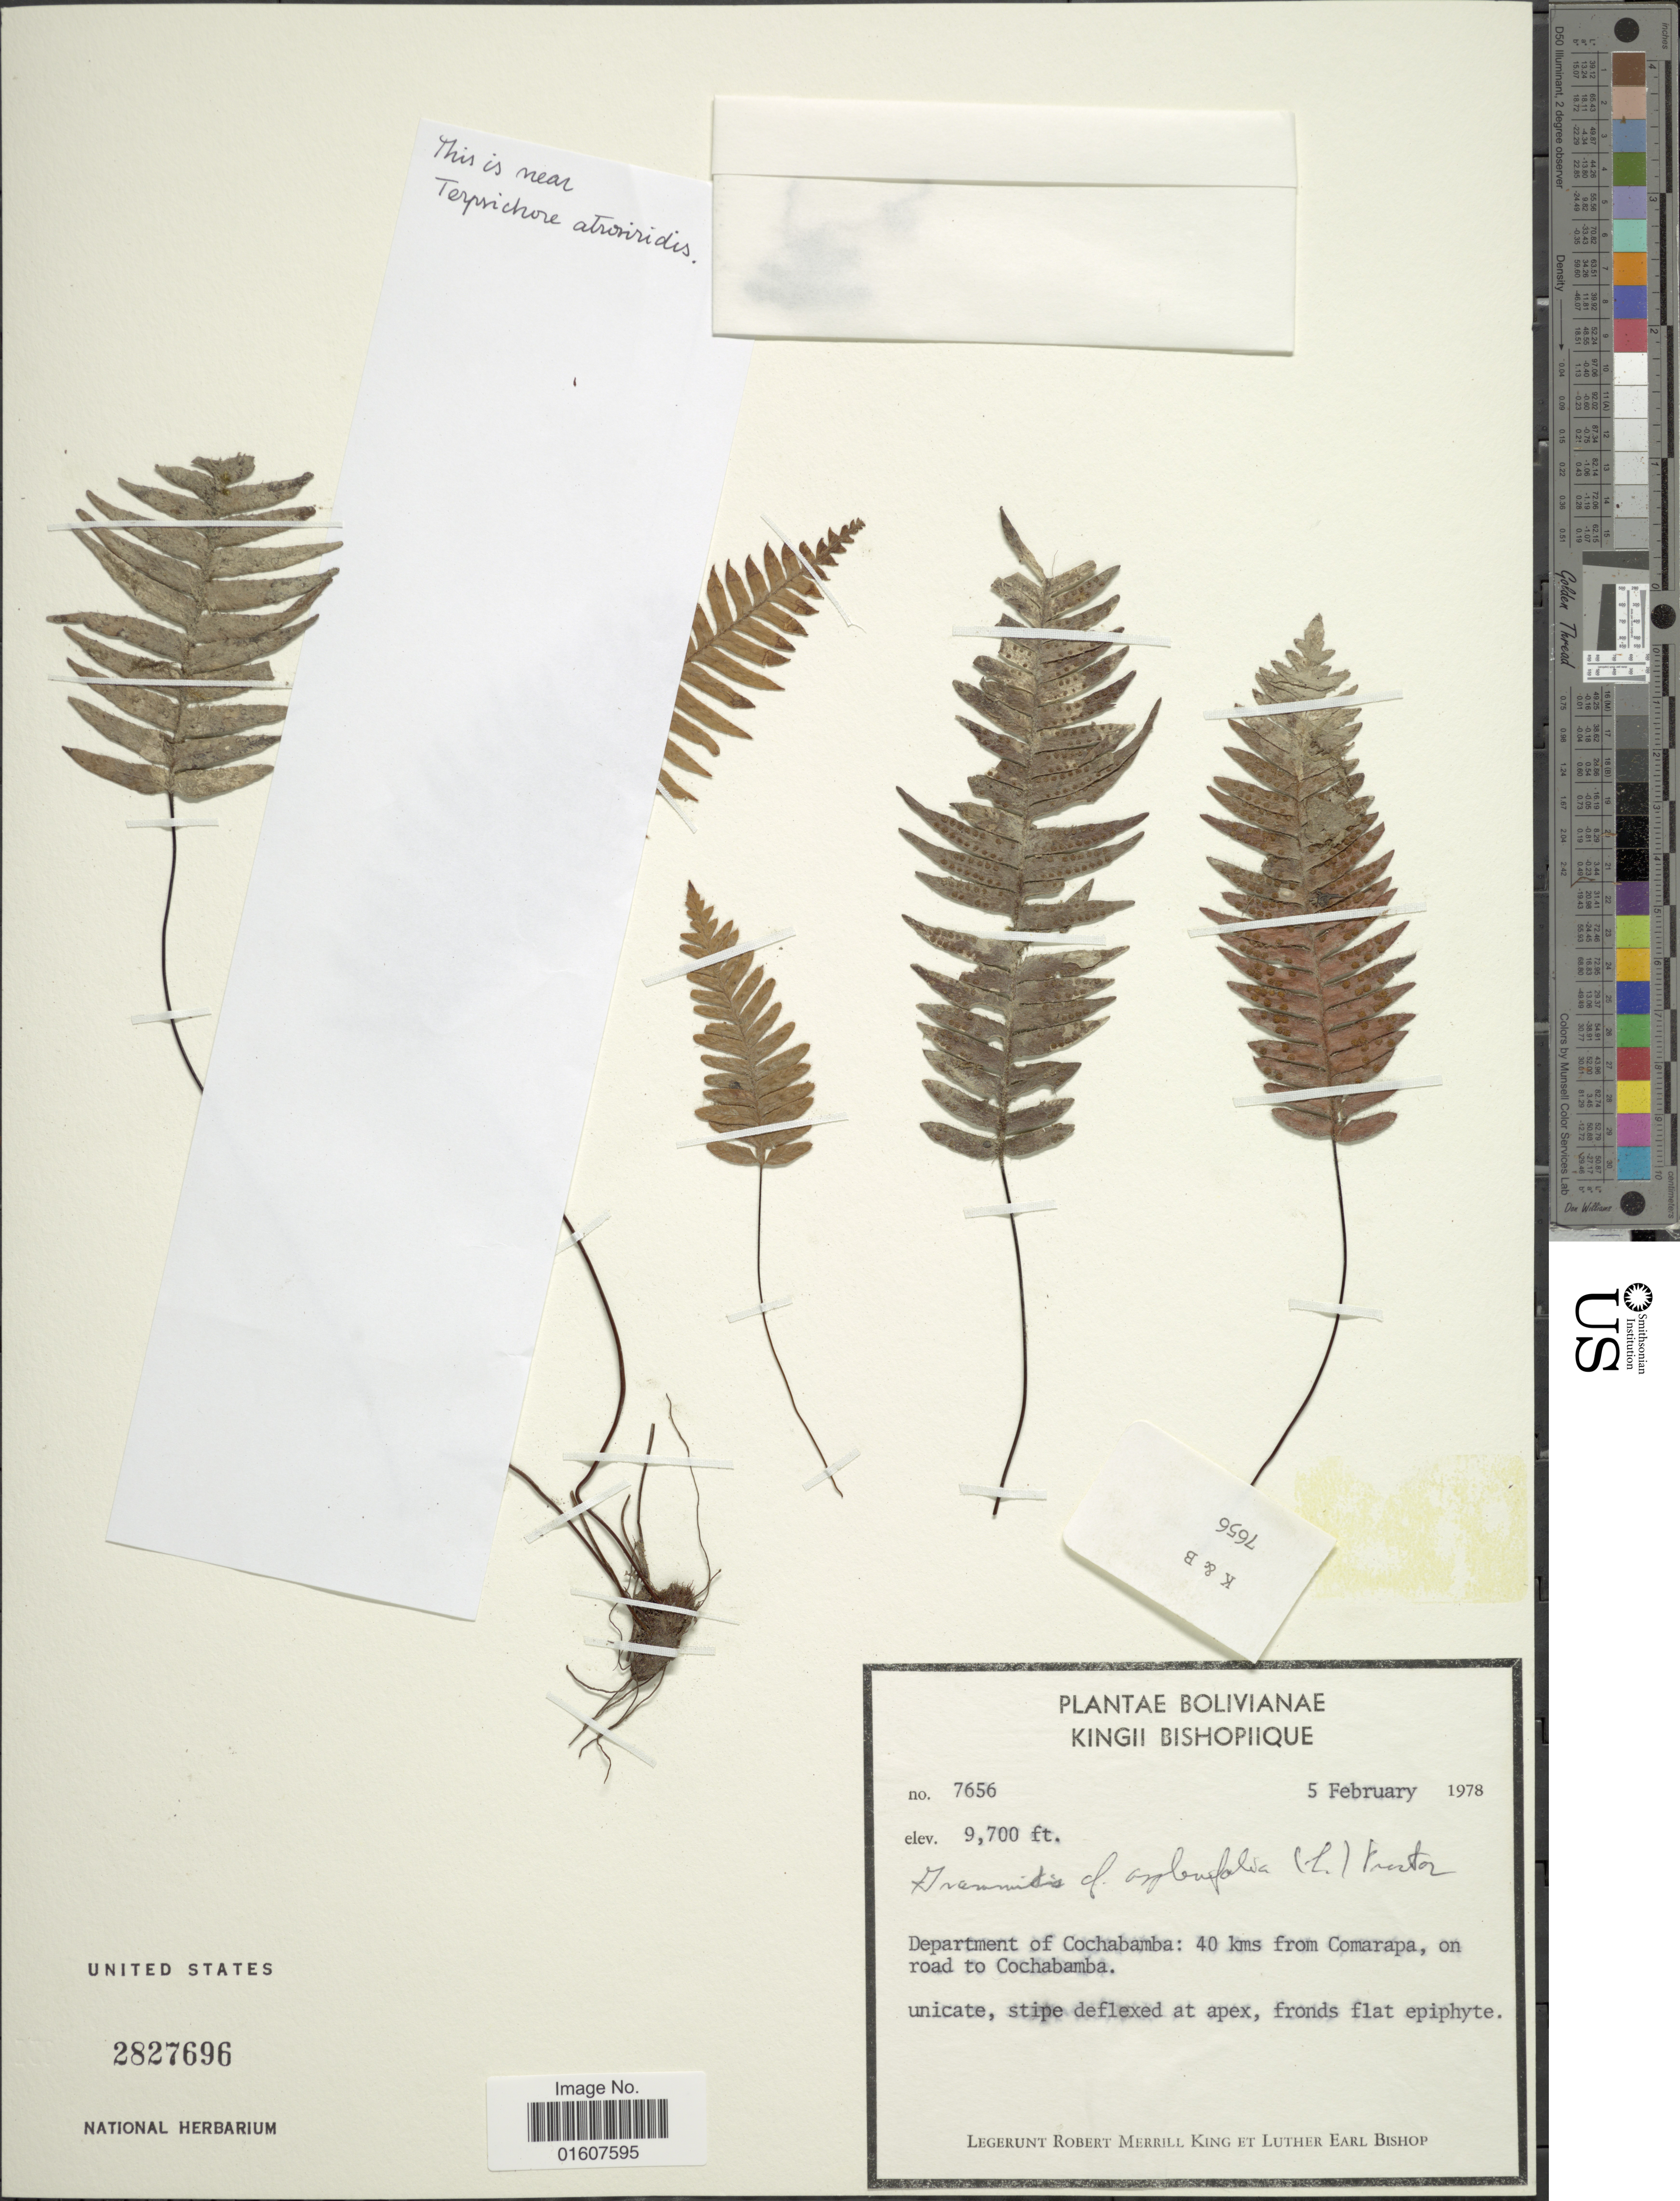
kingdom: Plantae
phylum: Tracheophyta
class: Polypodiopsida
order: Polypodiales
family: Polypodiaceae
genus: Terpsichore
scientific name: Terpsichore sp.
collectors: R. M. King & L. E. Bishop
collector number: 7656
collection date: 1978-02-05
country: Bolivia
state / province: Cochabamba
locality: Departament of Cochabamba: 40 kms from Comarapa, on road to Cochabamba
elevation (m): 2957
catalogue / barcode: US 2827696